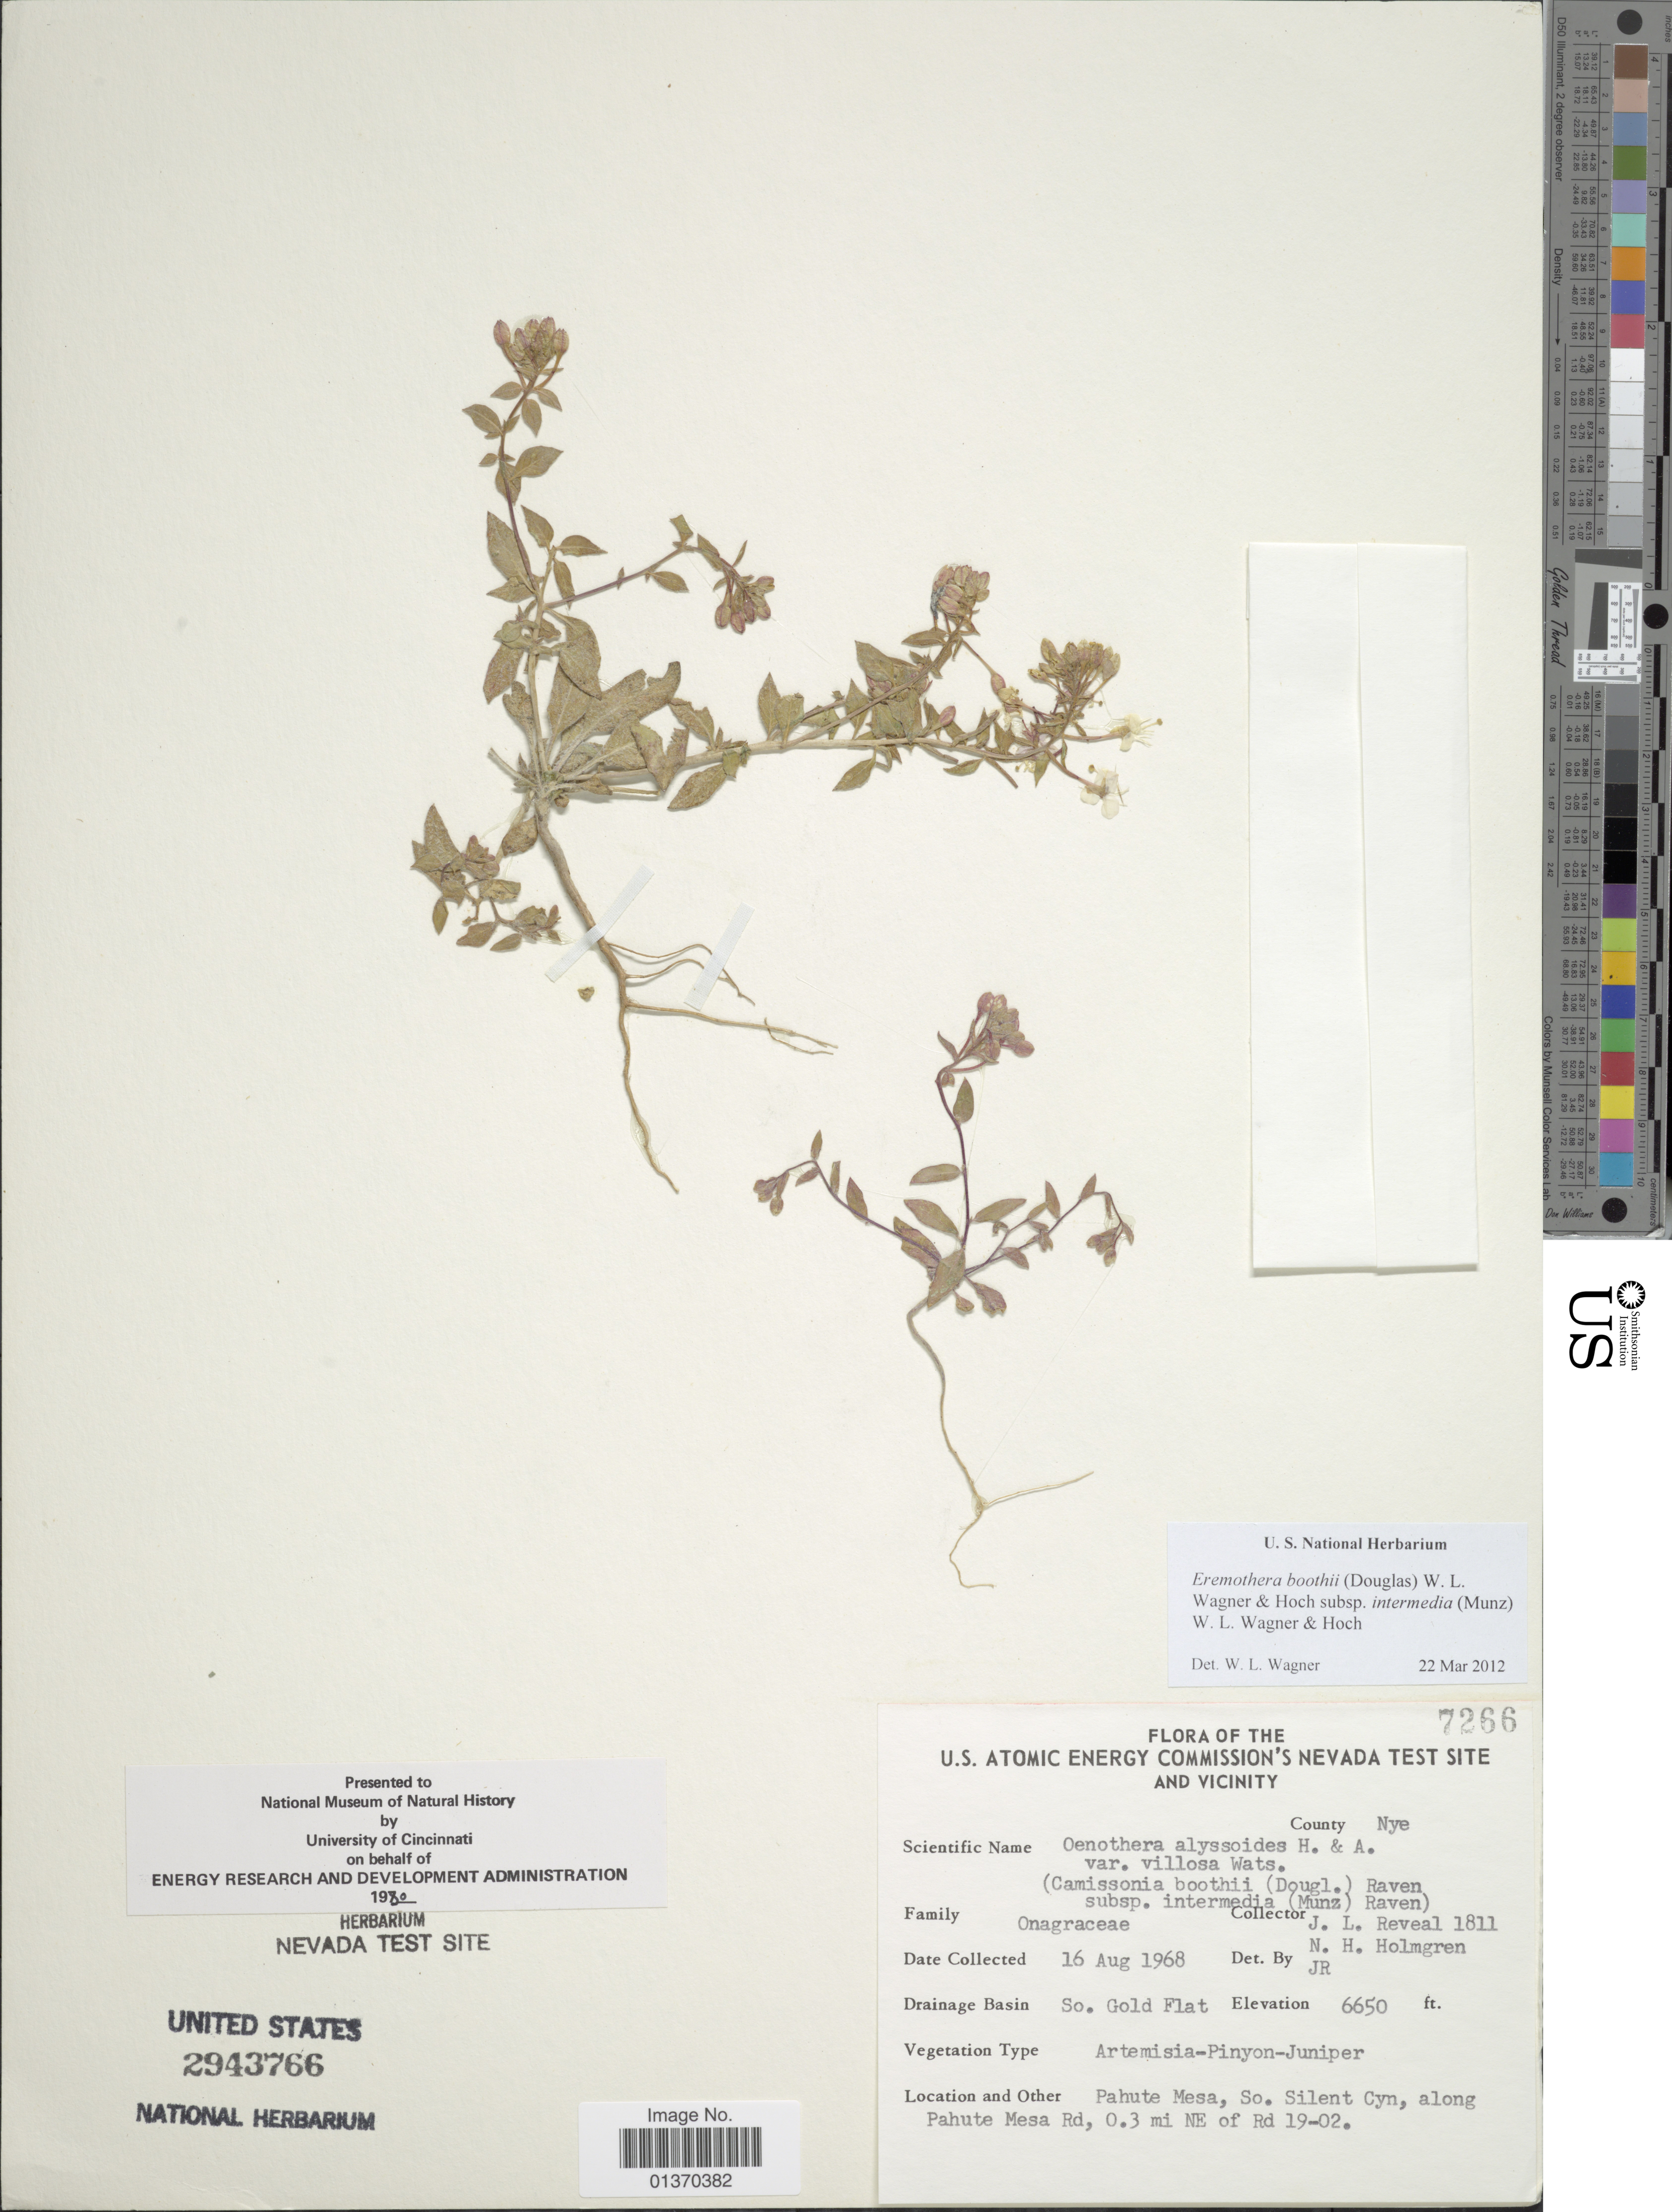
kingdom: Plantae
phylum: Tracheophyta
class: Magnoliopsida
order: Myrtales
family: Onagraceae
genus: Eremothera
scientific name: Eremothera boothii subsp. intermedia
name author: (Munz) W.L. Wagner & Hoch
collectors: J. L. Reveal & N. H. Holmgren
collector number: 7266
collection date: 1968-08-16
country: United States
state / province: Nevada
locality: U. S. Atomic Energy Commission's Nevada Test Site and Vicinity, So. Gold Flat, Pahute Mesa, So. Silent Cyn, along Pahute Mesa Rd, 0.3 mi NE of Rd 19-02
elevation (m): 2027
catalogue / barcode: US 2943766